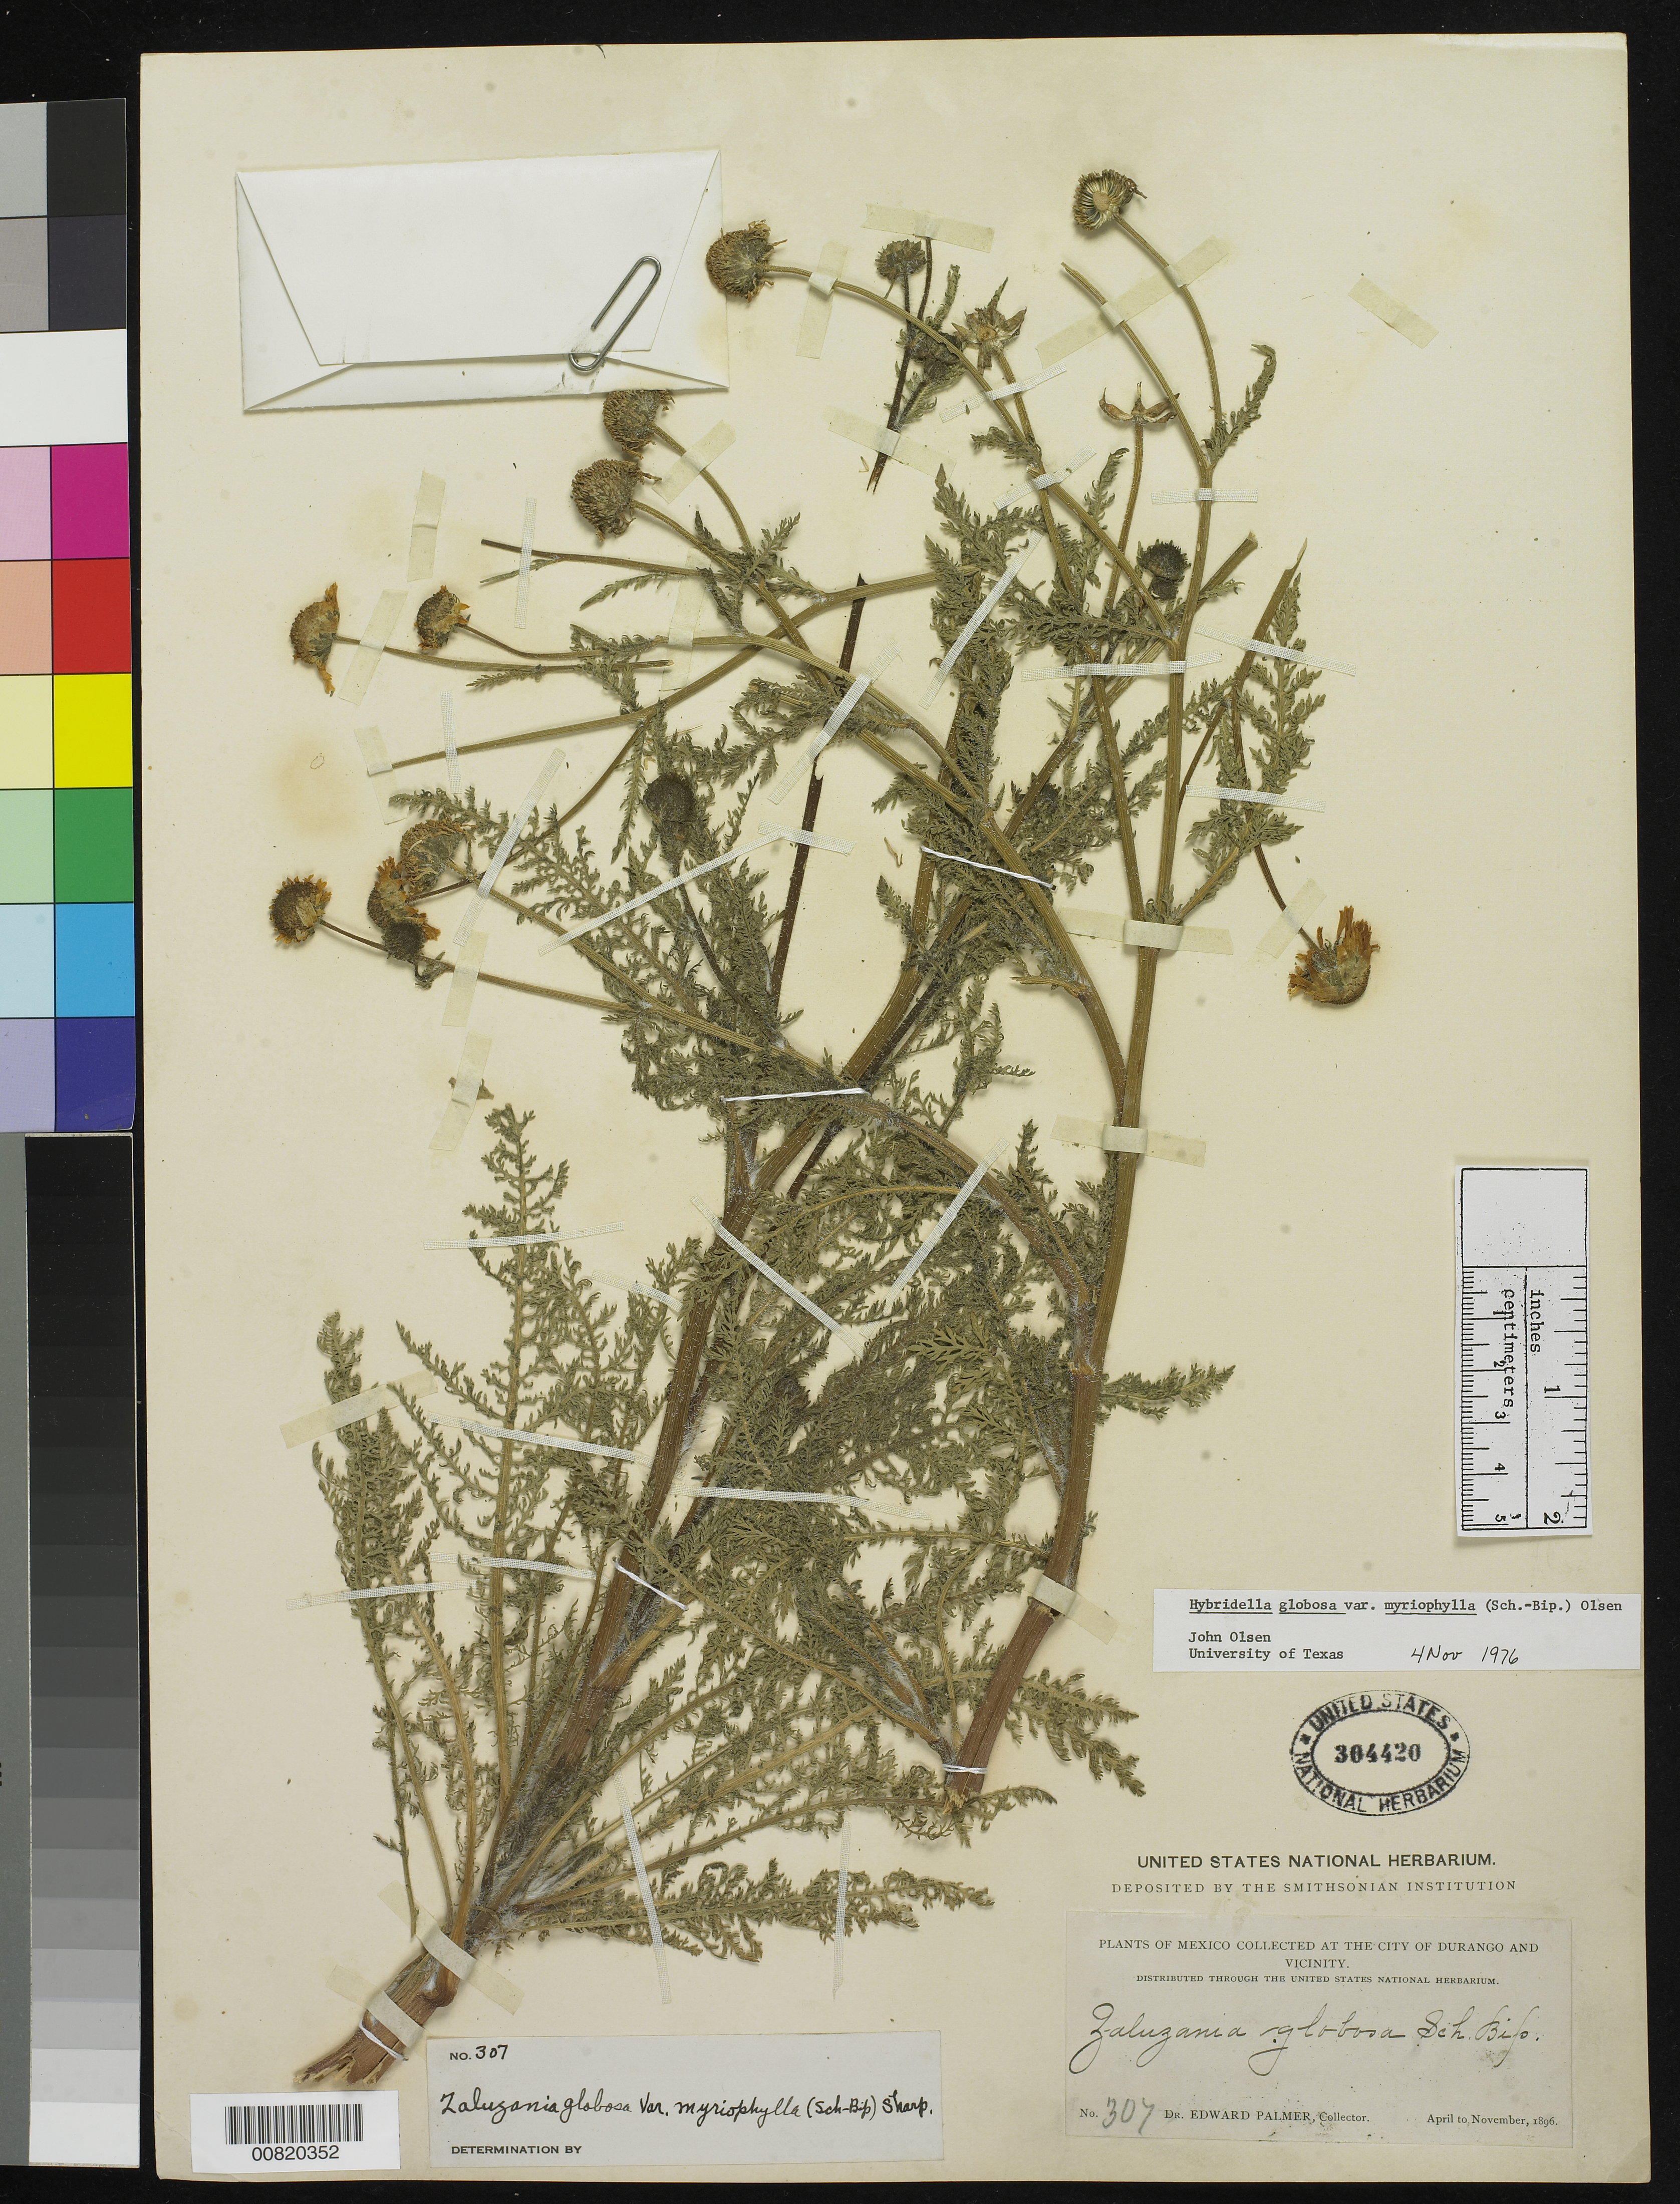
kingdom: Plantae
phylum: Tracheophyta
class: Magnoliopsida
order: Asterales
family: Asteraceae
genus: Hybridella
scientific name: Hybridella globosa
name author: (Ort.) Cass.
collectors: E. Palmer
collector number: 307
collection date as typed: Apr 1896 to -- Nov 1896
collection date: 1896-04/1896-11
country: Mexico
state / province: Durango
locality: City of Durango and vicinity.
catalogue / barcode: US 304420